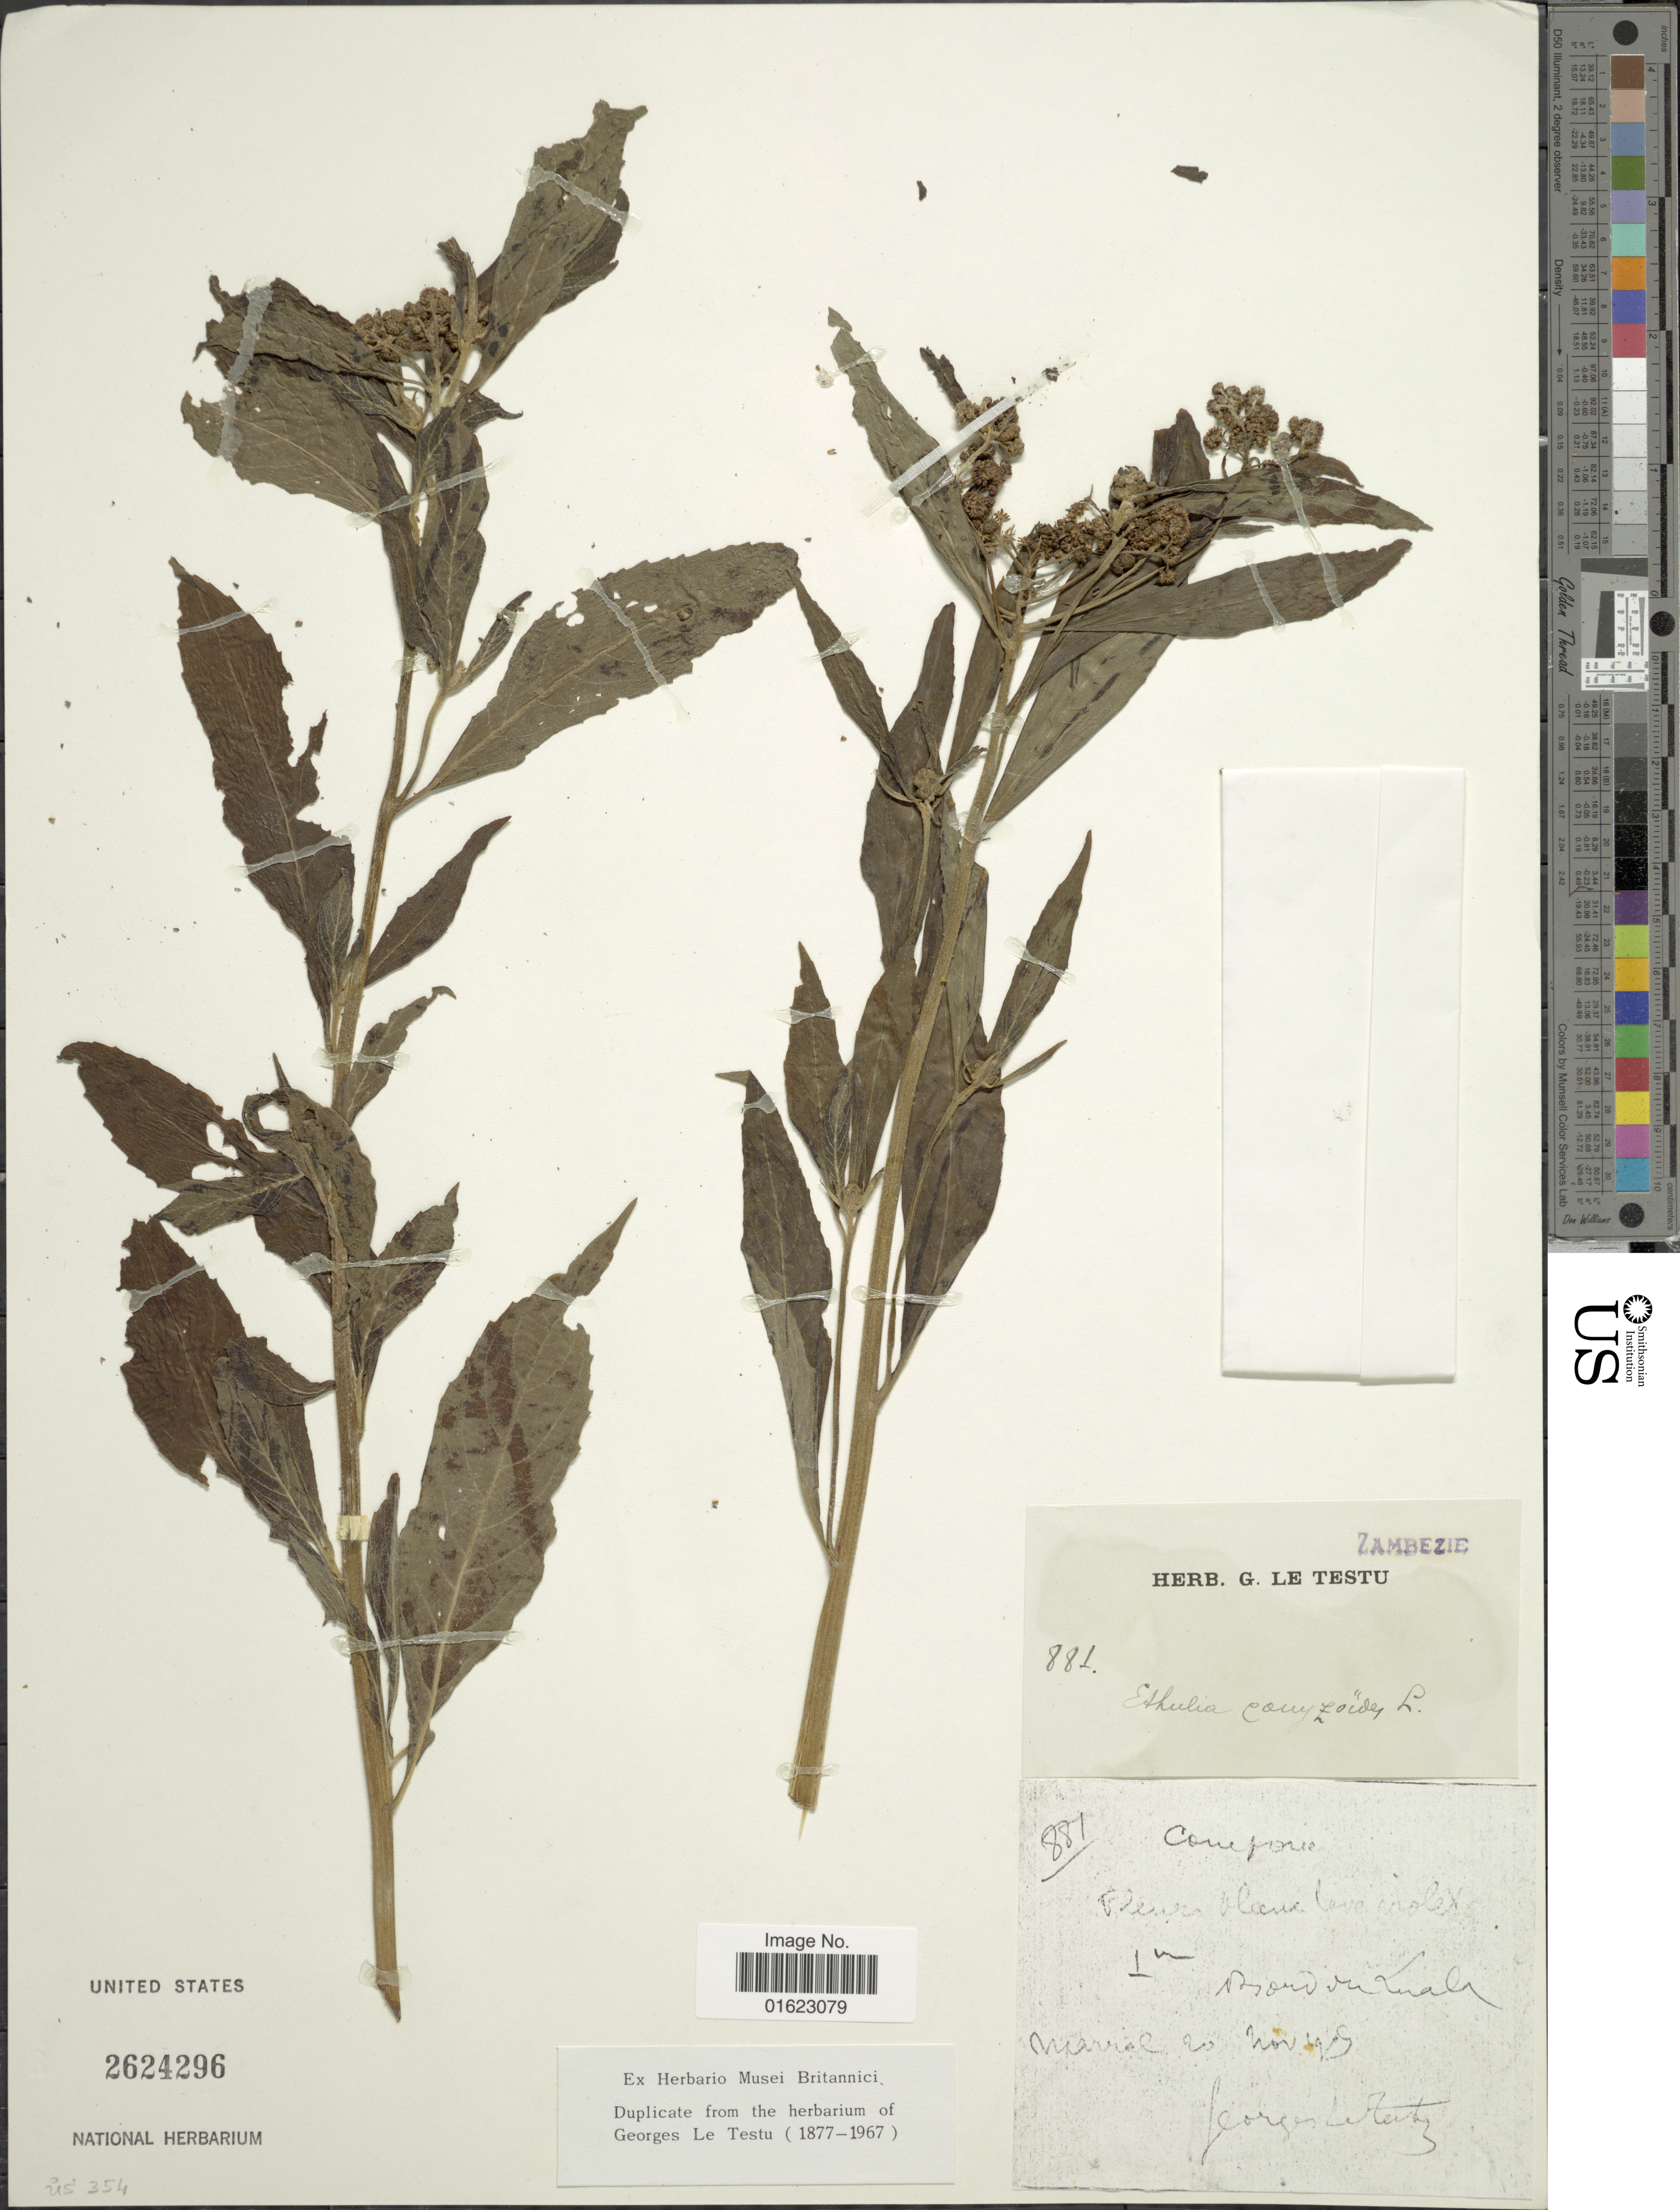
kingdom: Plantae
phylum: Tracheophyta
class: Magnoliopsida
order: Asterales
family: Asteraceae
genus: Ethulia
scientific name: Ethulia conyzoides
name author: L. f.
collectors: G. Le Testu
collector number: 881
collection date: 1909-11-20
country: Mozambique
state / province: Zambézia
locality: Zambezia. Bord du Luala, [interpreted]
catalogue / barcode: US 2624296